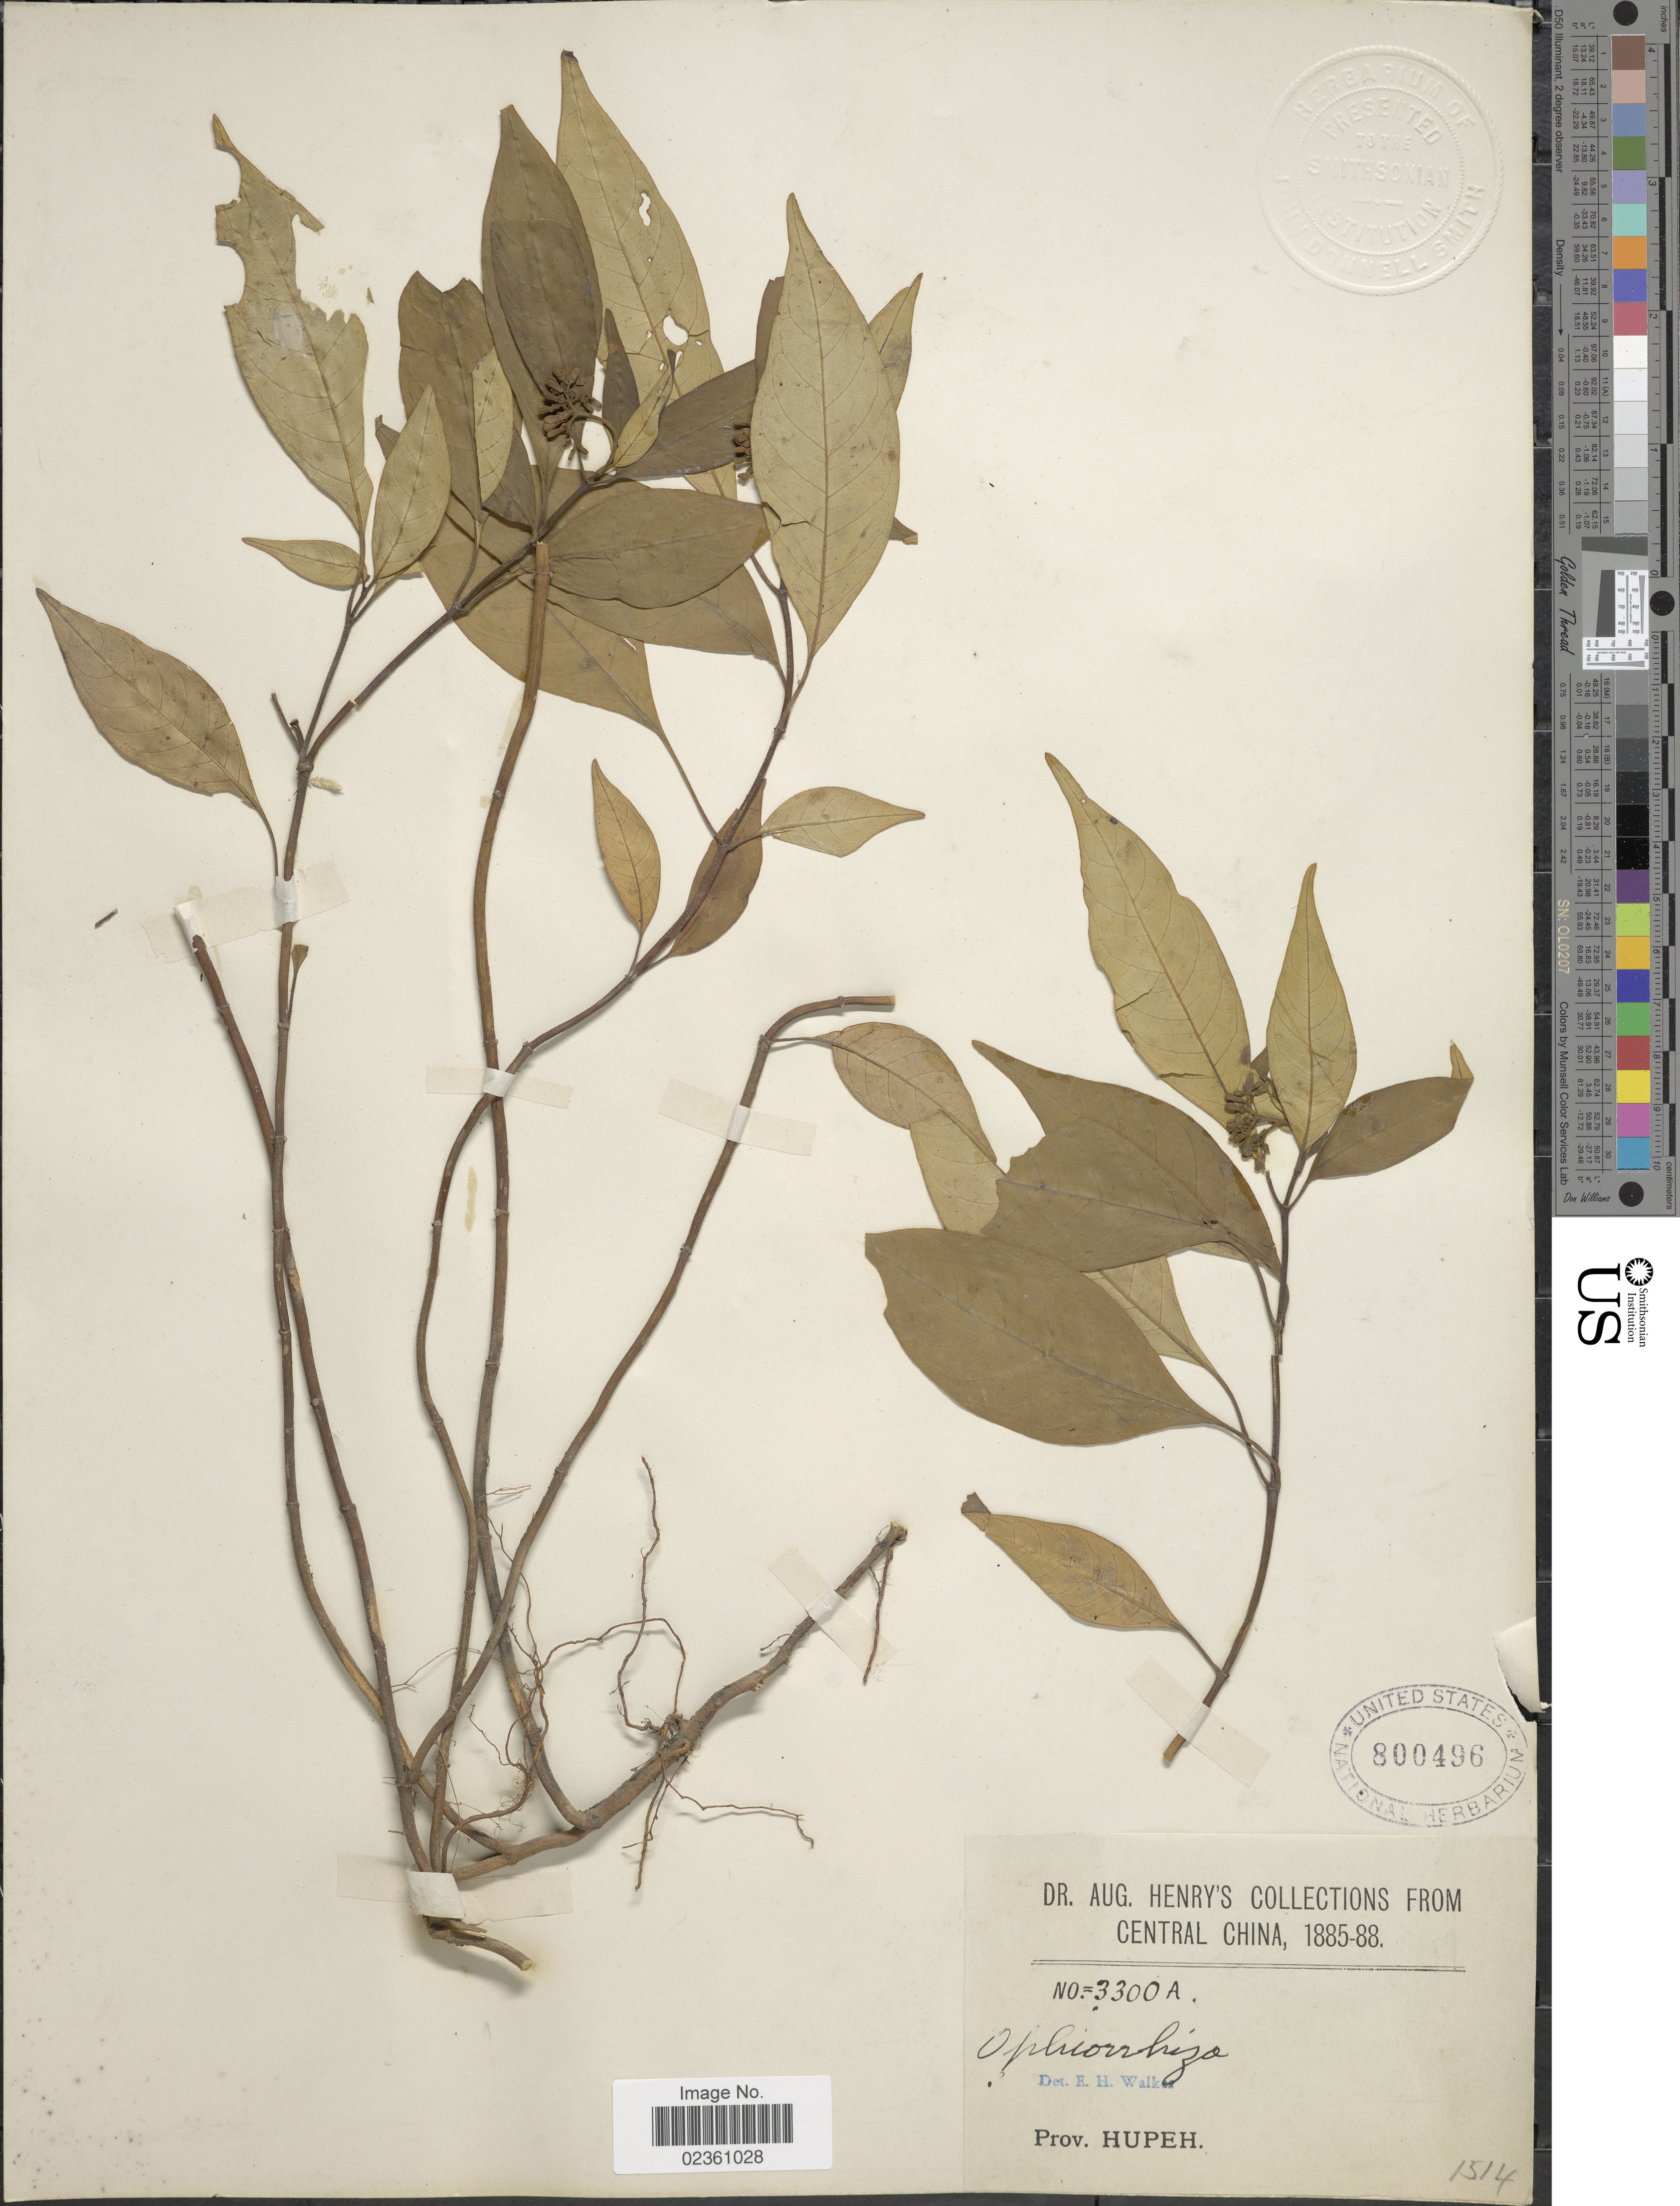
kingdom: Plantae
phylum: Tracheophyta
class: Magnoliopsida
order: Gentianales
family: Rubiaceae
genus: Ophiorrhiza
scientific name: Ophiorrhiza sp.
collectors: A. Henry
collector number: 3300 A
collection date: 1885/1888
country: China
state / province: Hubei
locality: Prov. Hupeh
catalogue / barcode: US 800496